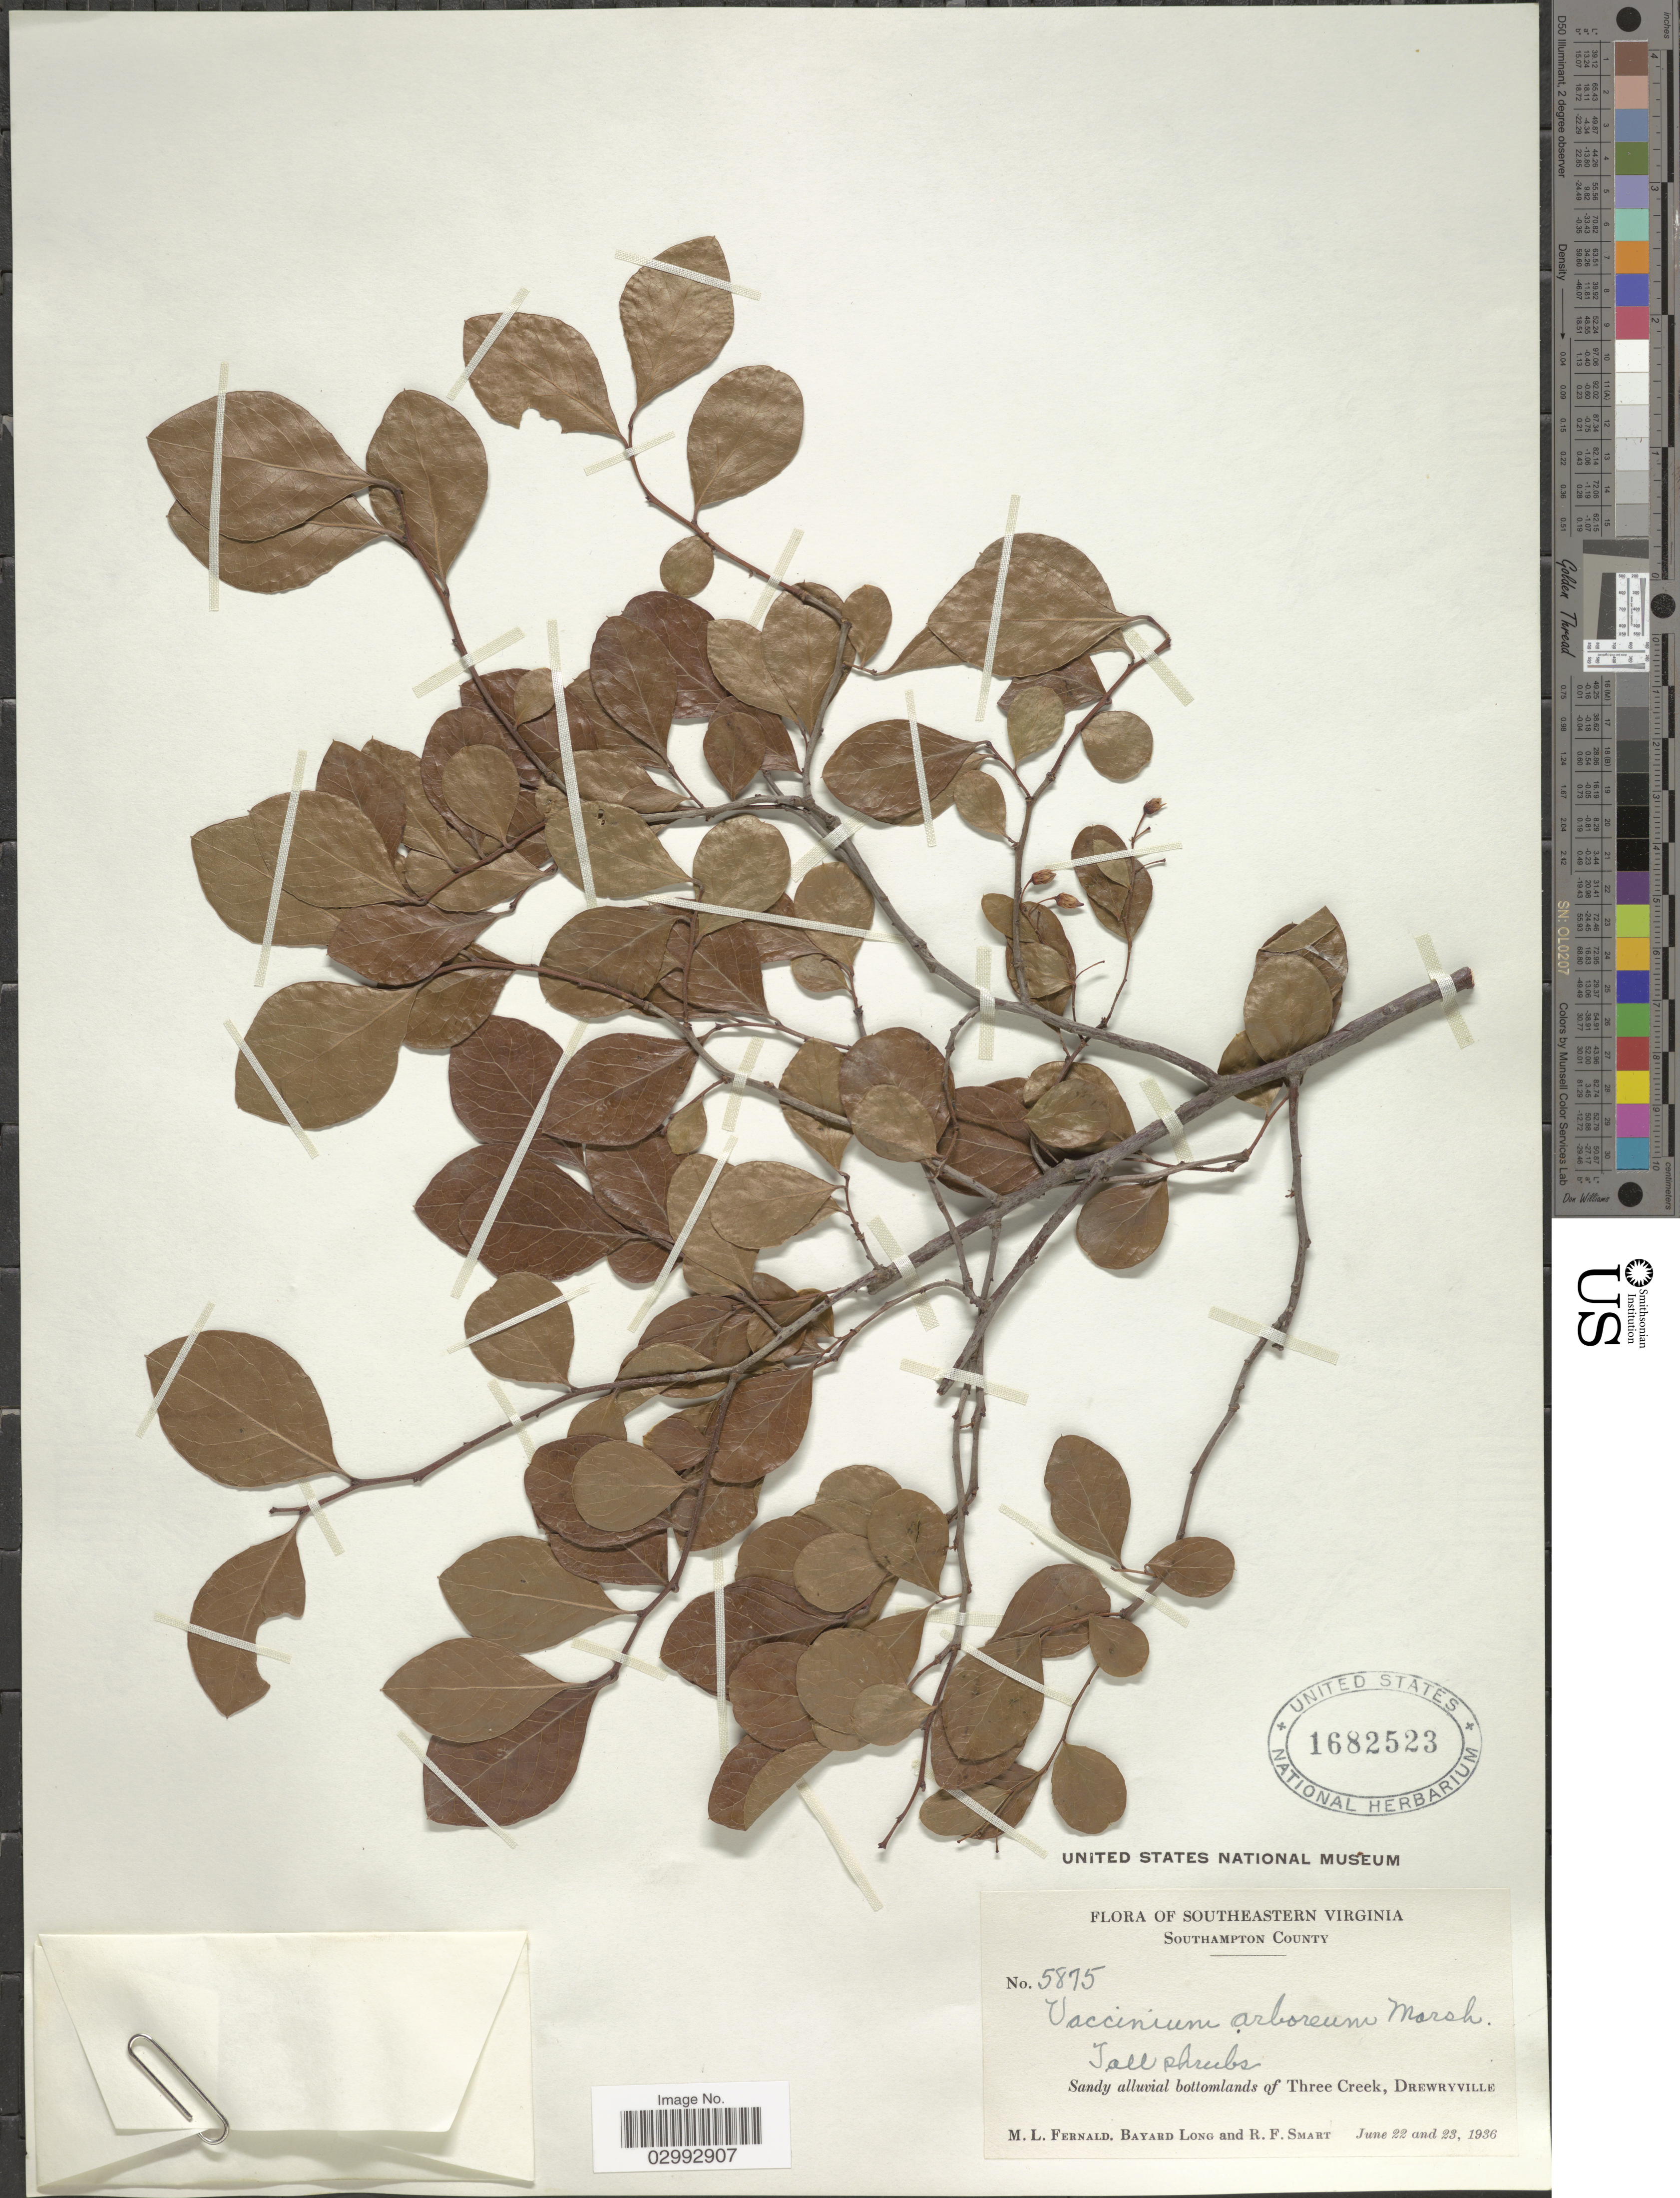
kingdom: Plantae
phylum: Tracheophyta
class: Magnoliopsida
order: Ericales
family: Ericaceae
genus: Batodendron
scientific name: Batodendron arboreum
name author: Nutt.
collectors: M. L. Fernald, B. Long & R. Smart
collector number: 5875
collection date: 1936-06-22/1936-06-23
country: United States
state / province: Virginia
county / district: Southampton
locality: Southeastern Virginia. Southampton County. Sandy alluvial bottomlands of Three Creek, Drewryville.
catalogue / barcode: US 1682523